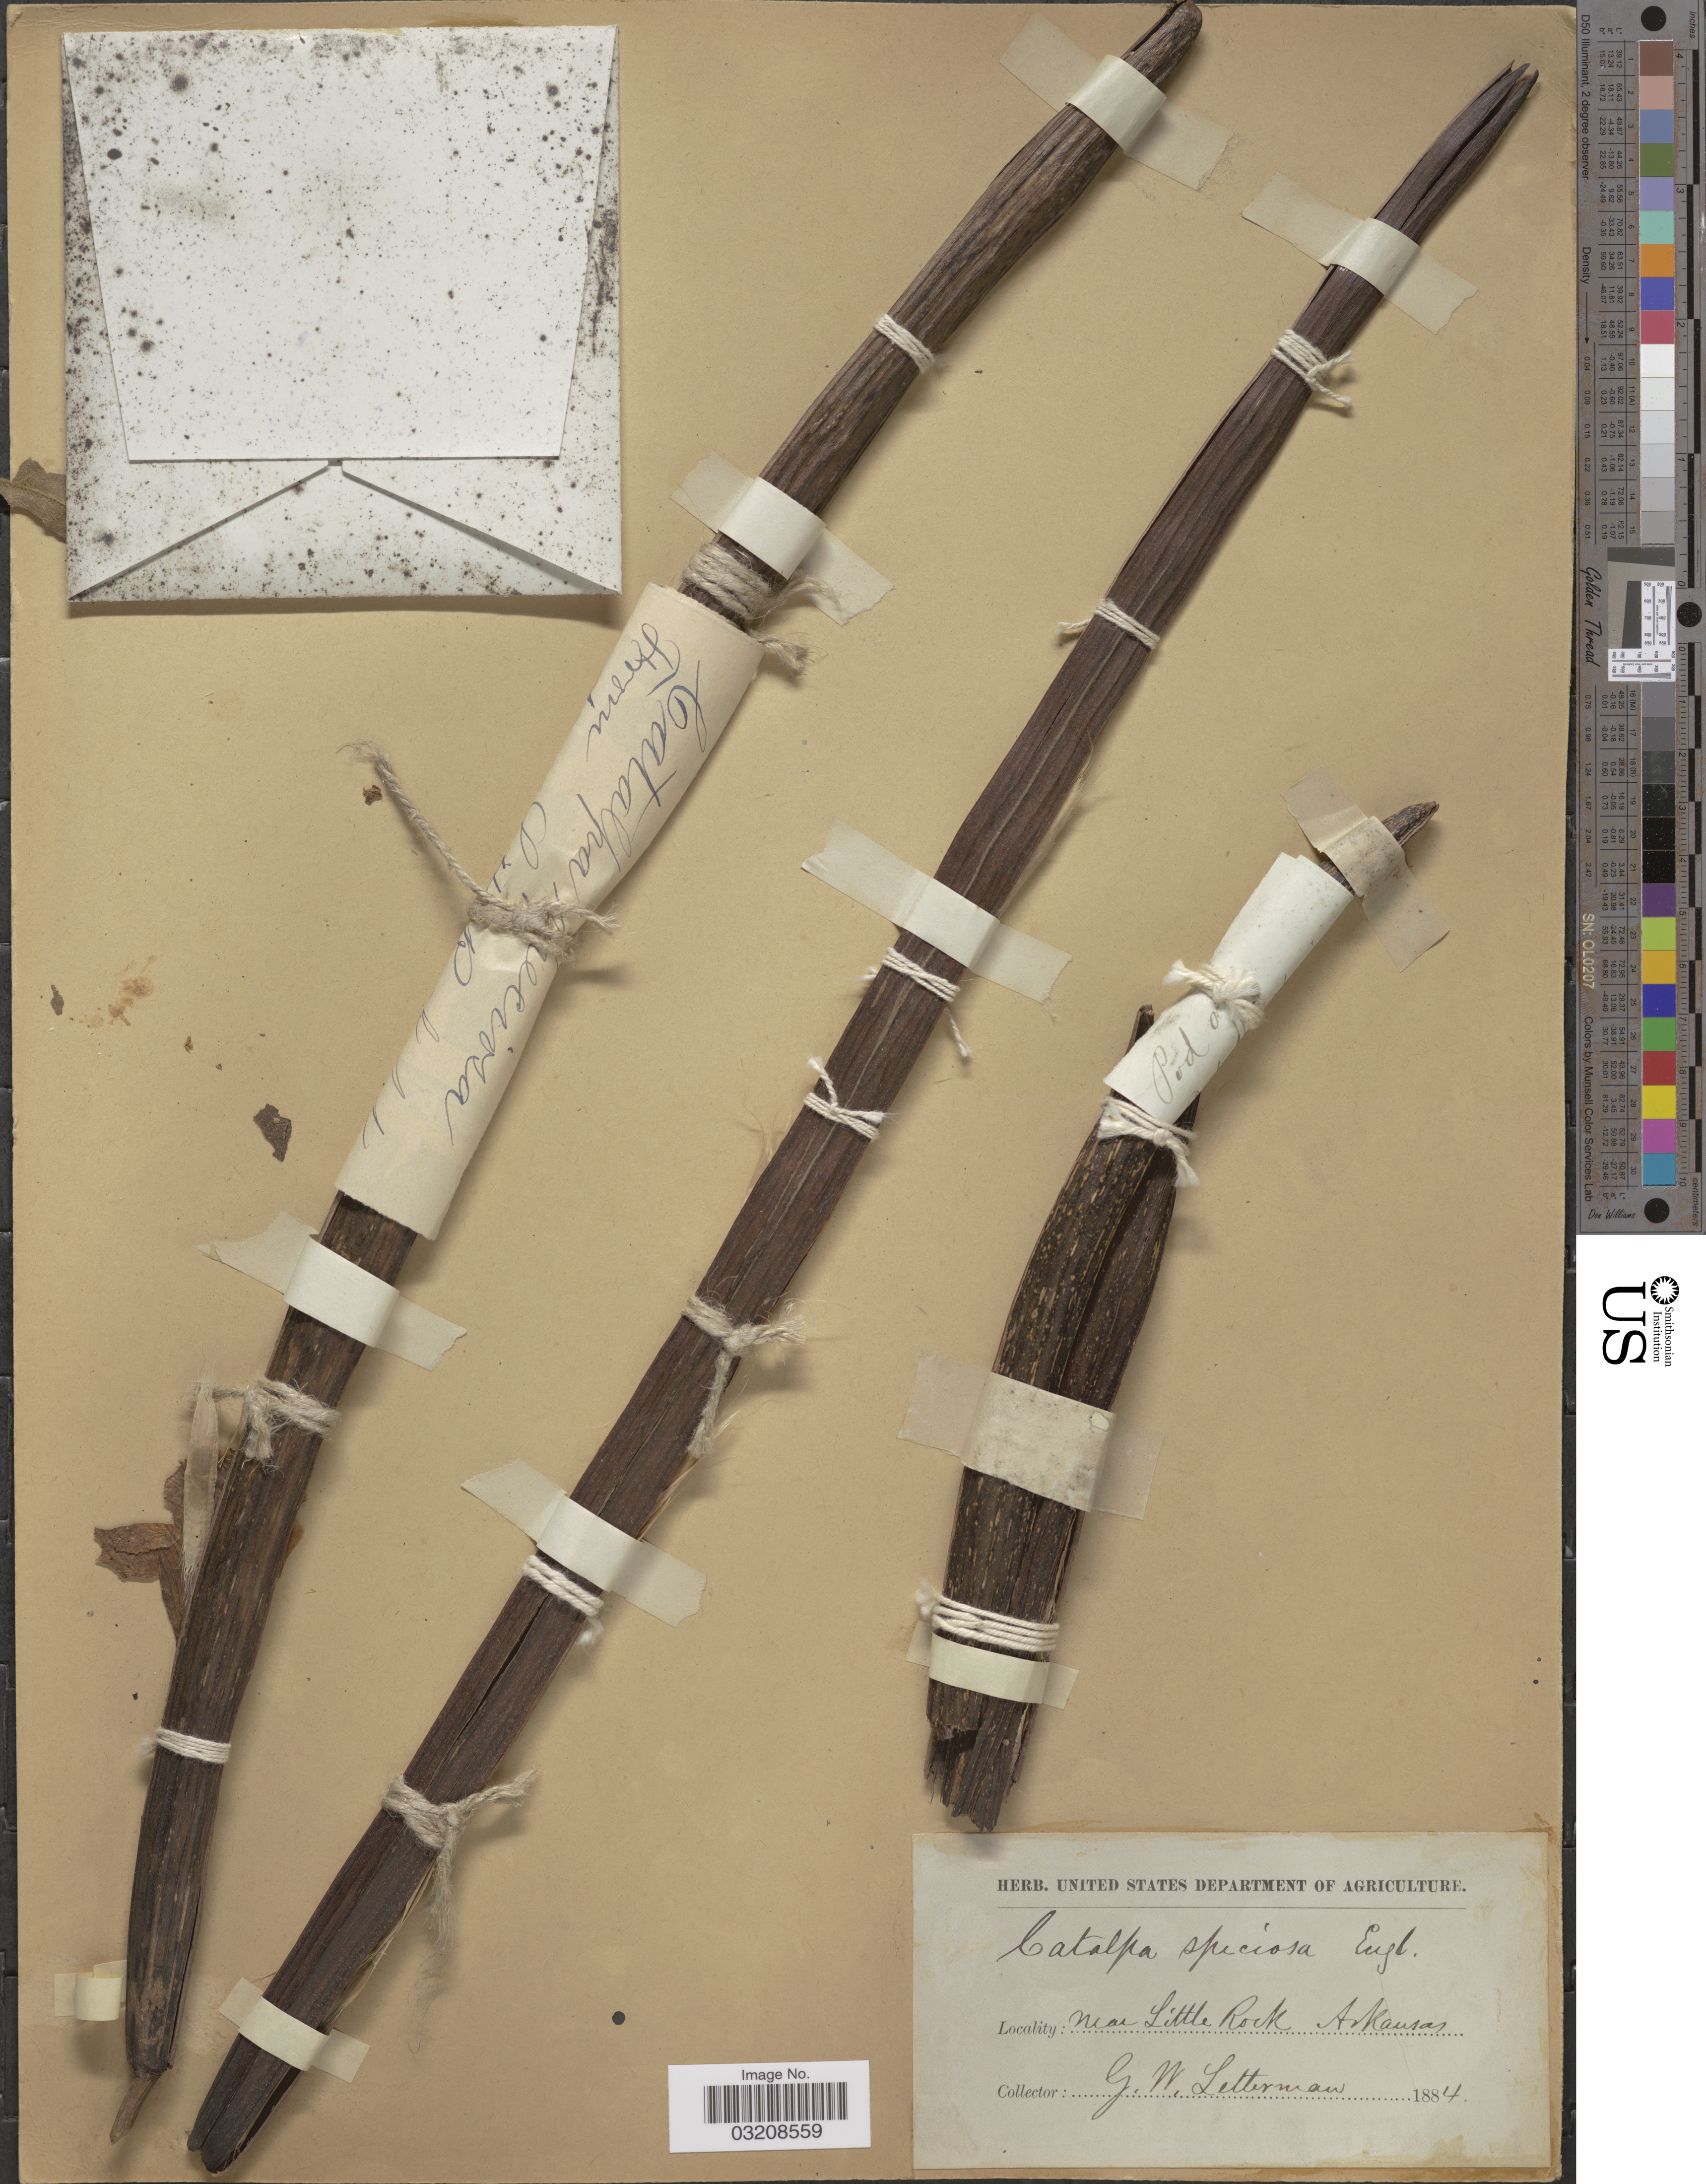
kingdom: Plantae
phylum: Tracheophyta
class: Magnoliopsida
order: Lamiales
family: Bignoniaceae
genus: Catalpa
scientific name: Catalpa speciosa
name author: (Warder) Warder ex Engelm.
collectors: G. W. Letterman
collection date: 1884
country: United States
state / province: Arkansas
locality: Near Little Rock.